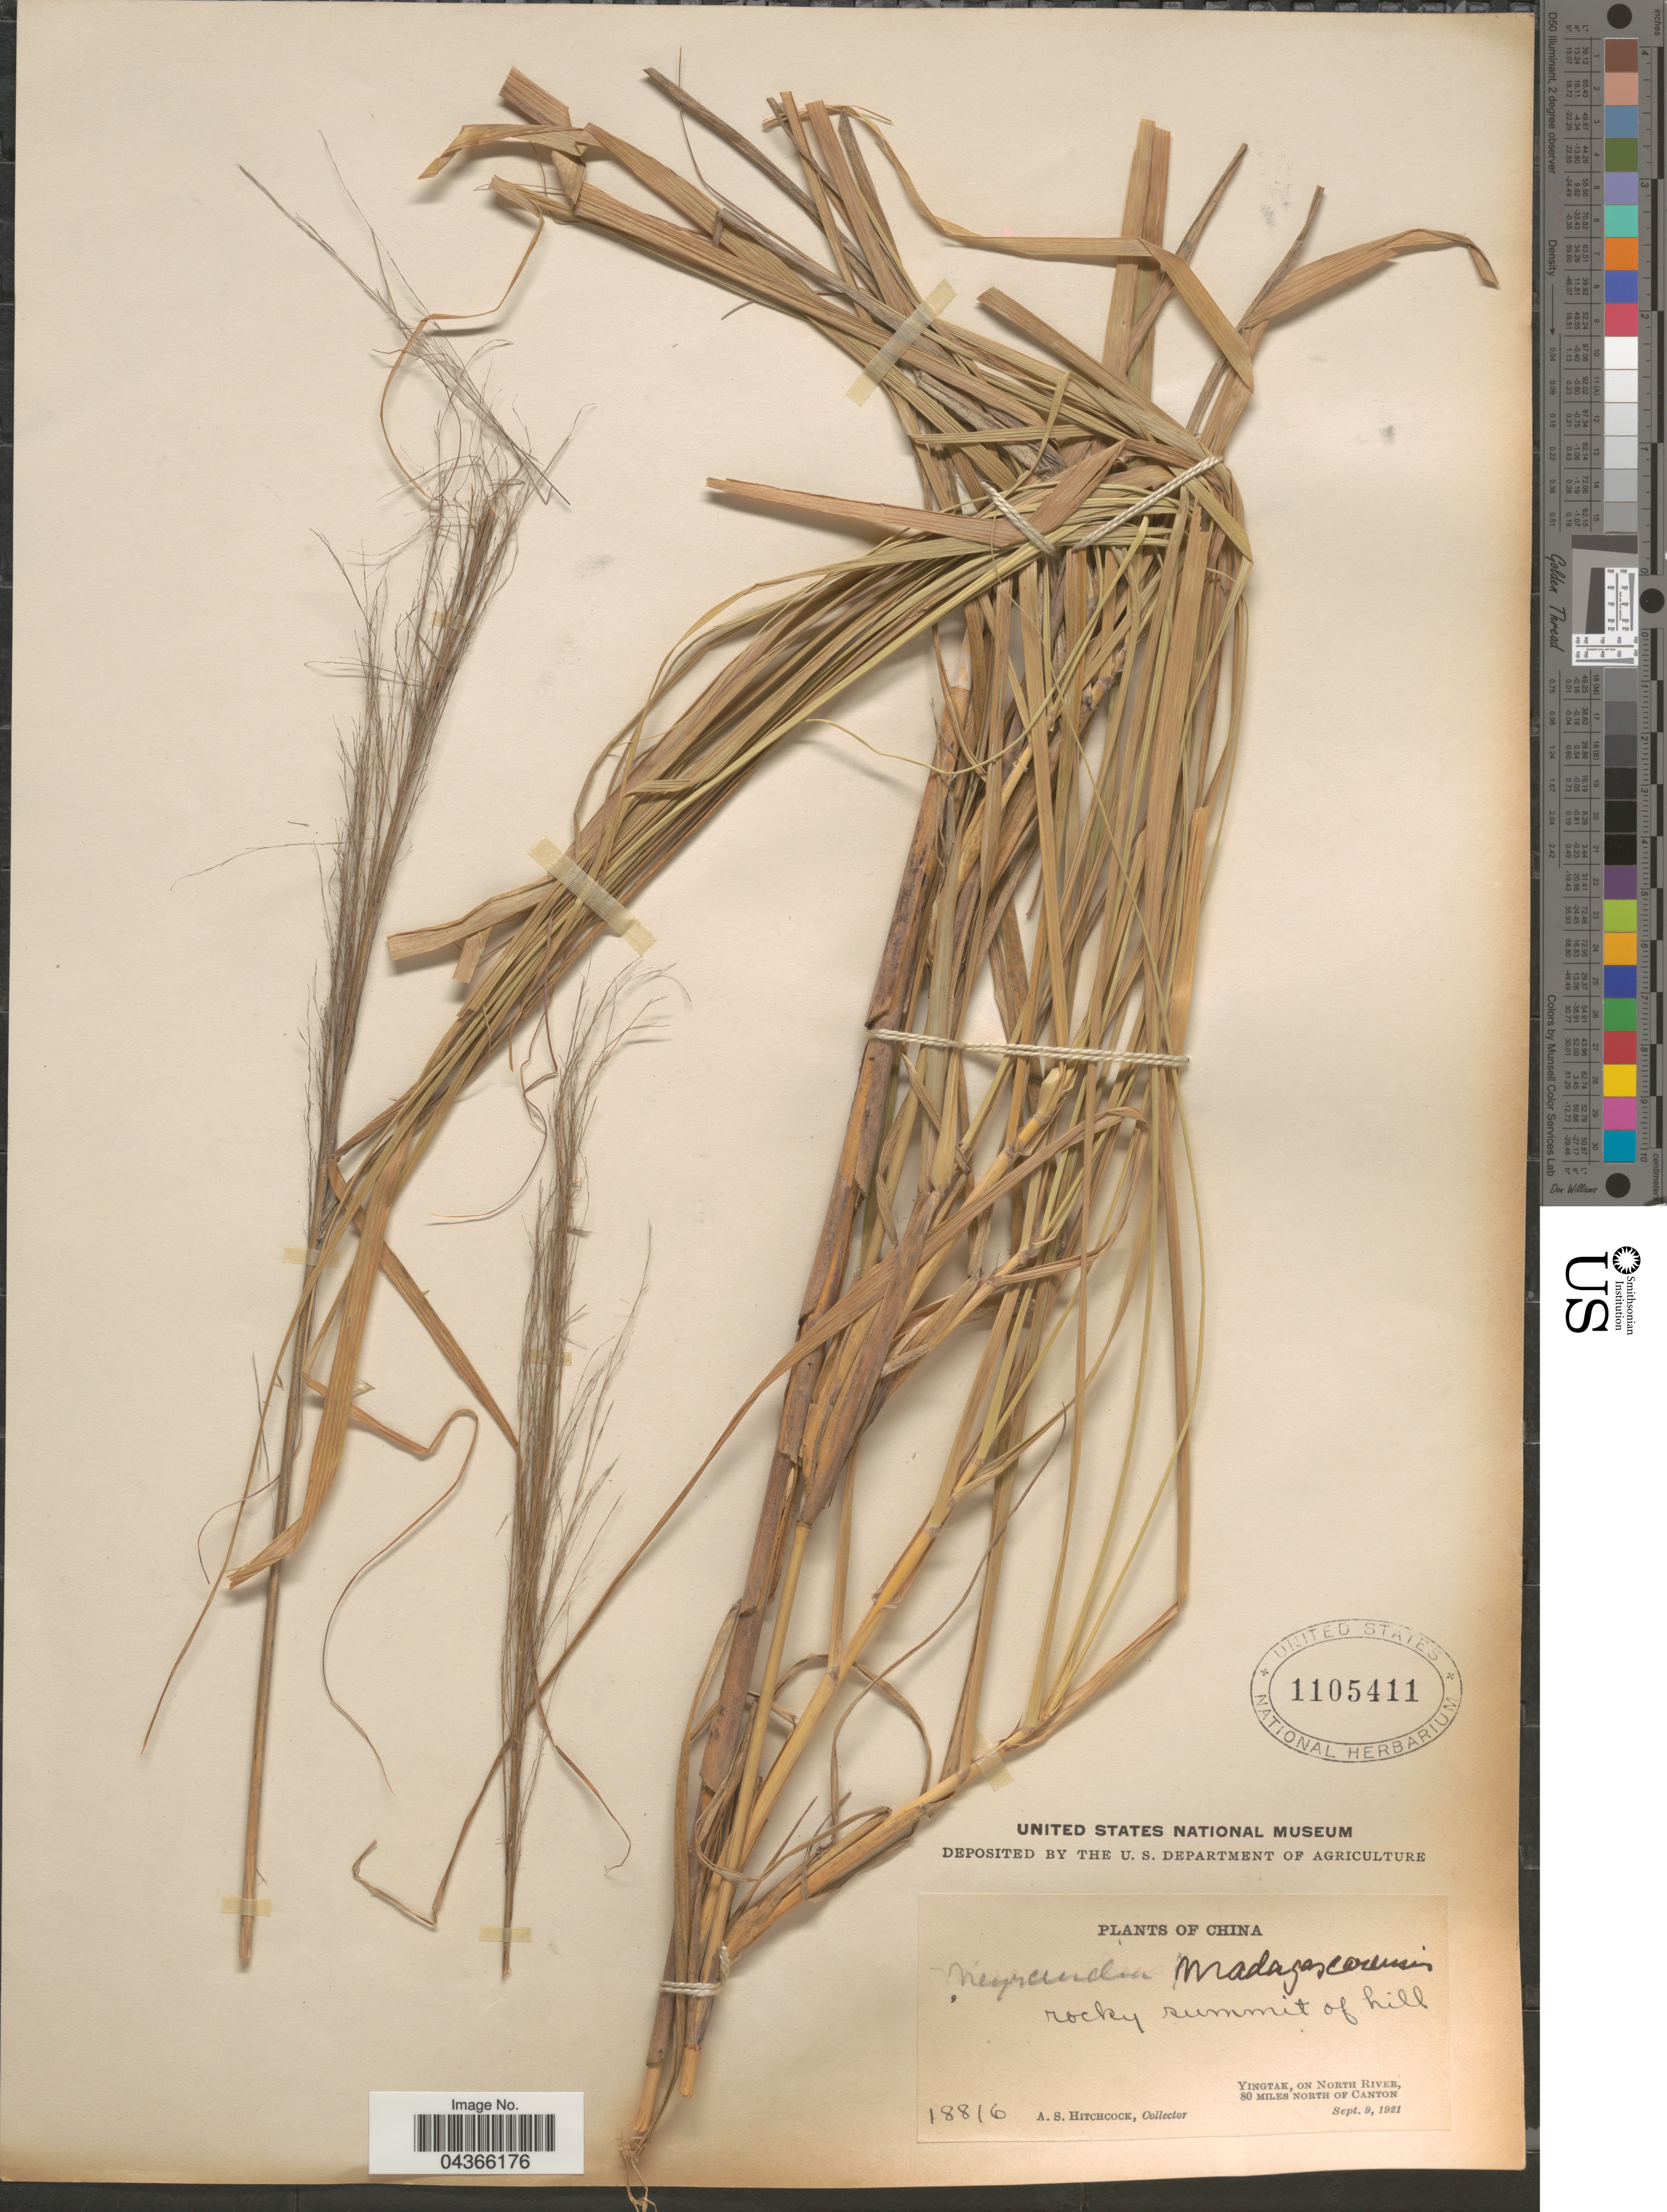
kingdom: Plantae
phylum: Tracheophyta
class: Liliopsida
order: Poales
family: Poaceae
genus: Neyraudia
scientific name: Neyraudia reynaudiana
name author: (Kunth) Keng ex Hitchc.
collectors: A. S. Hitchcock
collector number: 18816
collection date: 1921-09-09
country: China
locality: Rocky summit of hill. Yingtak, on North River, 80 miles north of Canton.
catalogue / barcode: US 1105411